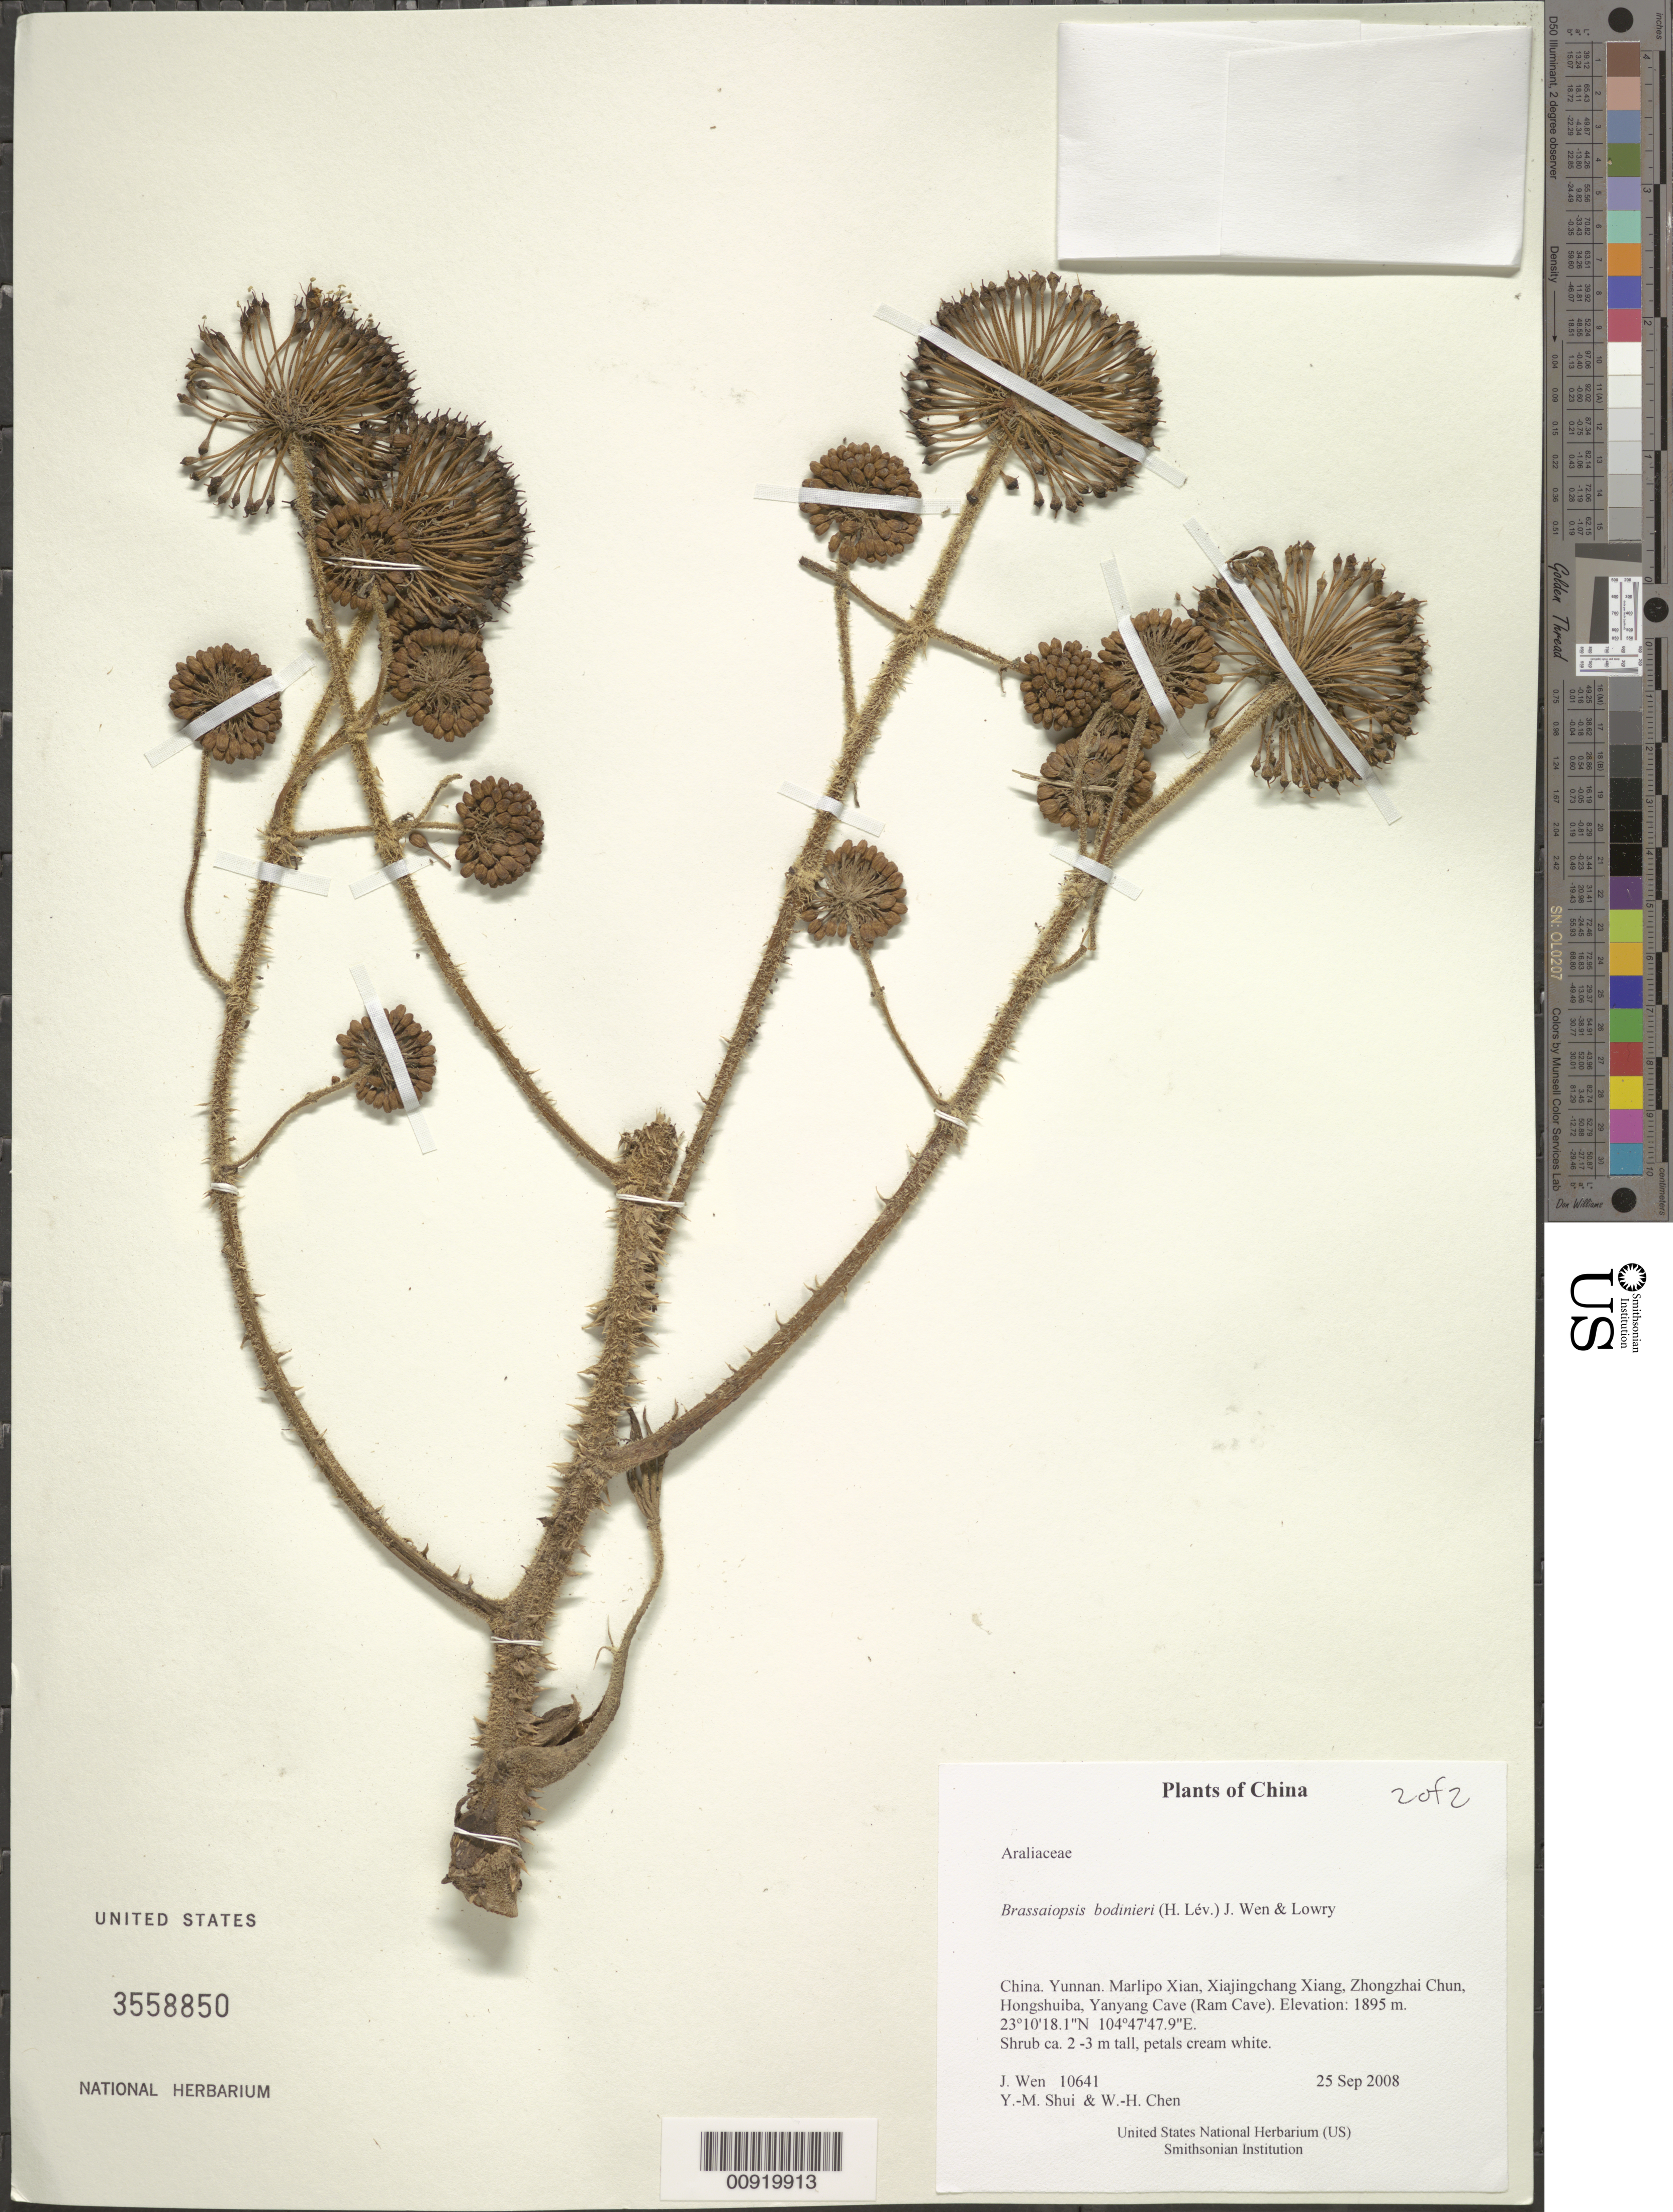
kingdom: Plantae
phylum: Tracheophyta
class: Magnoliopsida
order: Apiales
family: Araliaceae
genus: Brassaiopsis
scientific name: Brassaiopsis bodinieri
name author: (H. Lév.) J. Wen & Lowry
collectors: J. Wen, Y. Shui & W. Chen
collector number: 10641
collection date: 2008-09-25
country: China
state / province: Yunnan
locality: Marlipo Xian, Xiajingchang Xiang, Zhongzhai Chun, Hongshuiba, Yanyang Cave (Ram Cave).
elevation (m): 1895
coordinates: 23 10 18.1 N, 104 47 47.9 E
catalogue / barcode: US 3558850